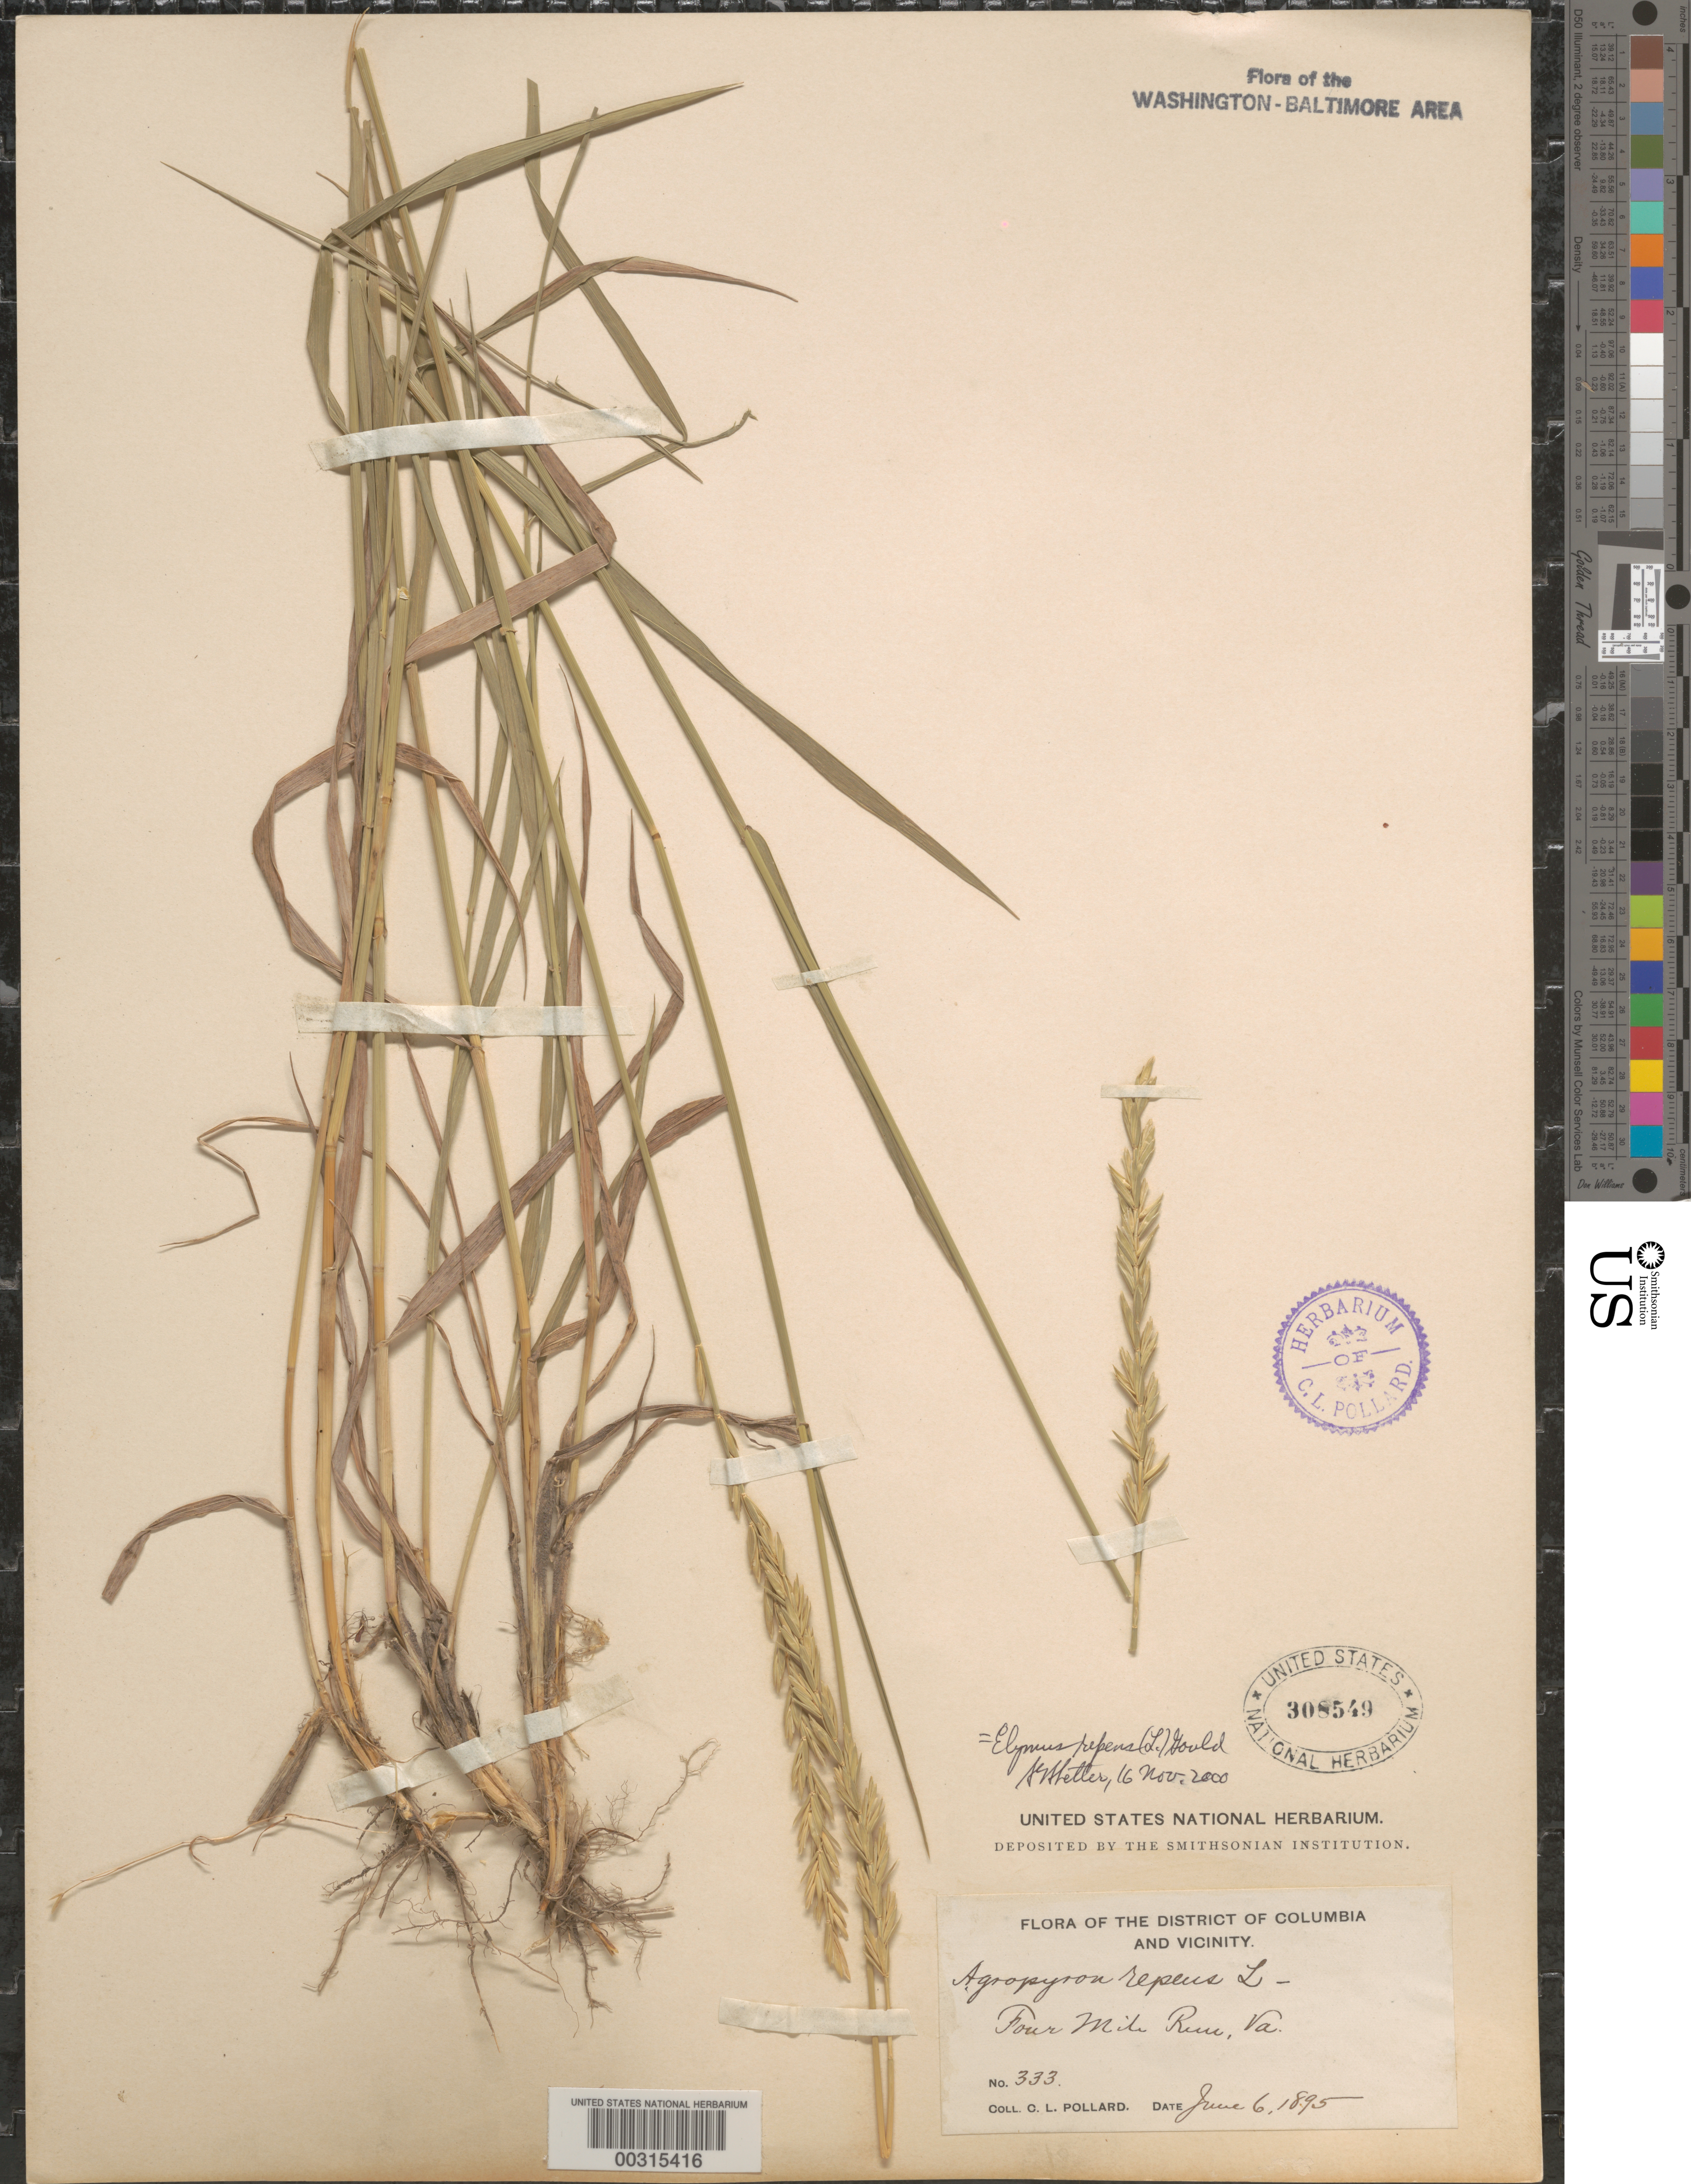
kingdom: Plantae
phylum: Tracheophyta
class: Liliopsida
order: Poales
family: Poaceae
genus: Elymus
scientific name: Elymus repens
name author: (L.) Gould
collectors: C. L. Pollard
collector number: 333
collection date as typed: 06 Jun 1895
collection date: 1895-06-06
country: United States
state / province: Virginia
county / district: Arlington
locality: Four Mile Run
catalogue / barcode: US 308549